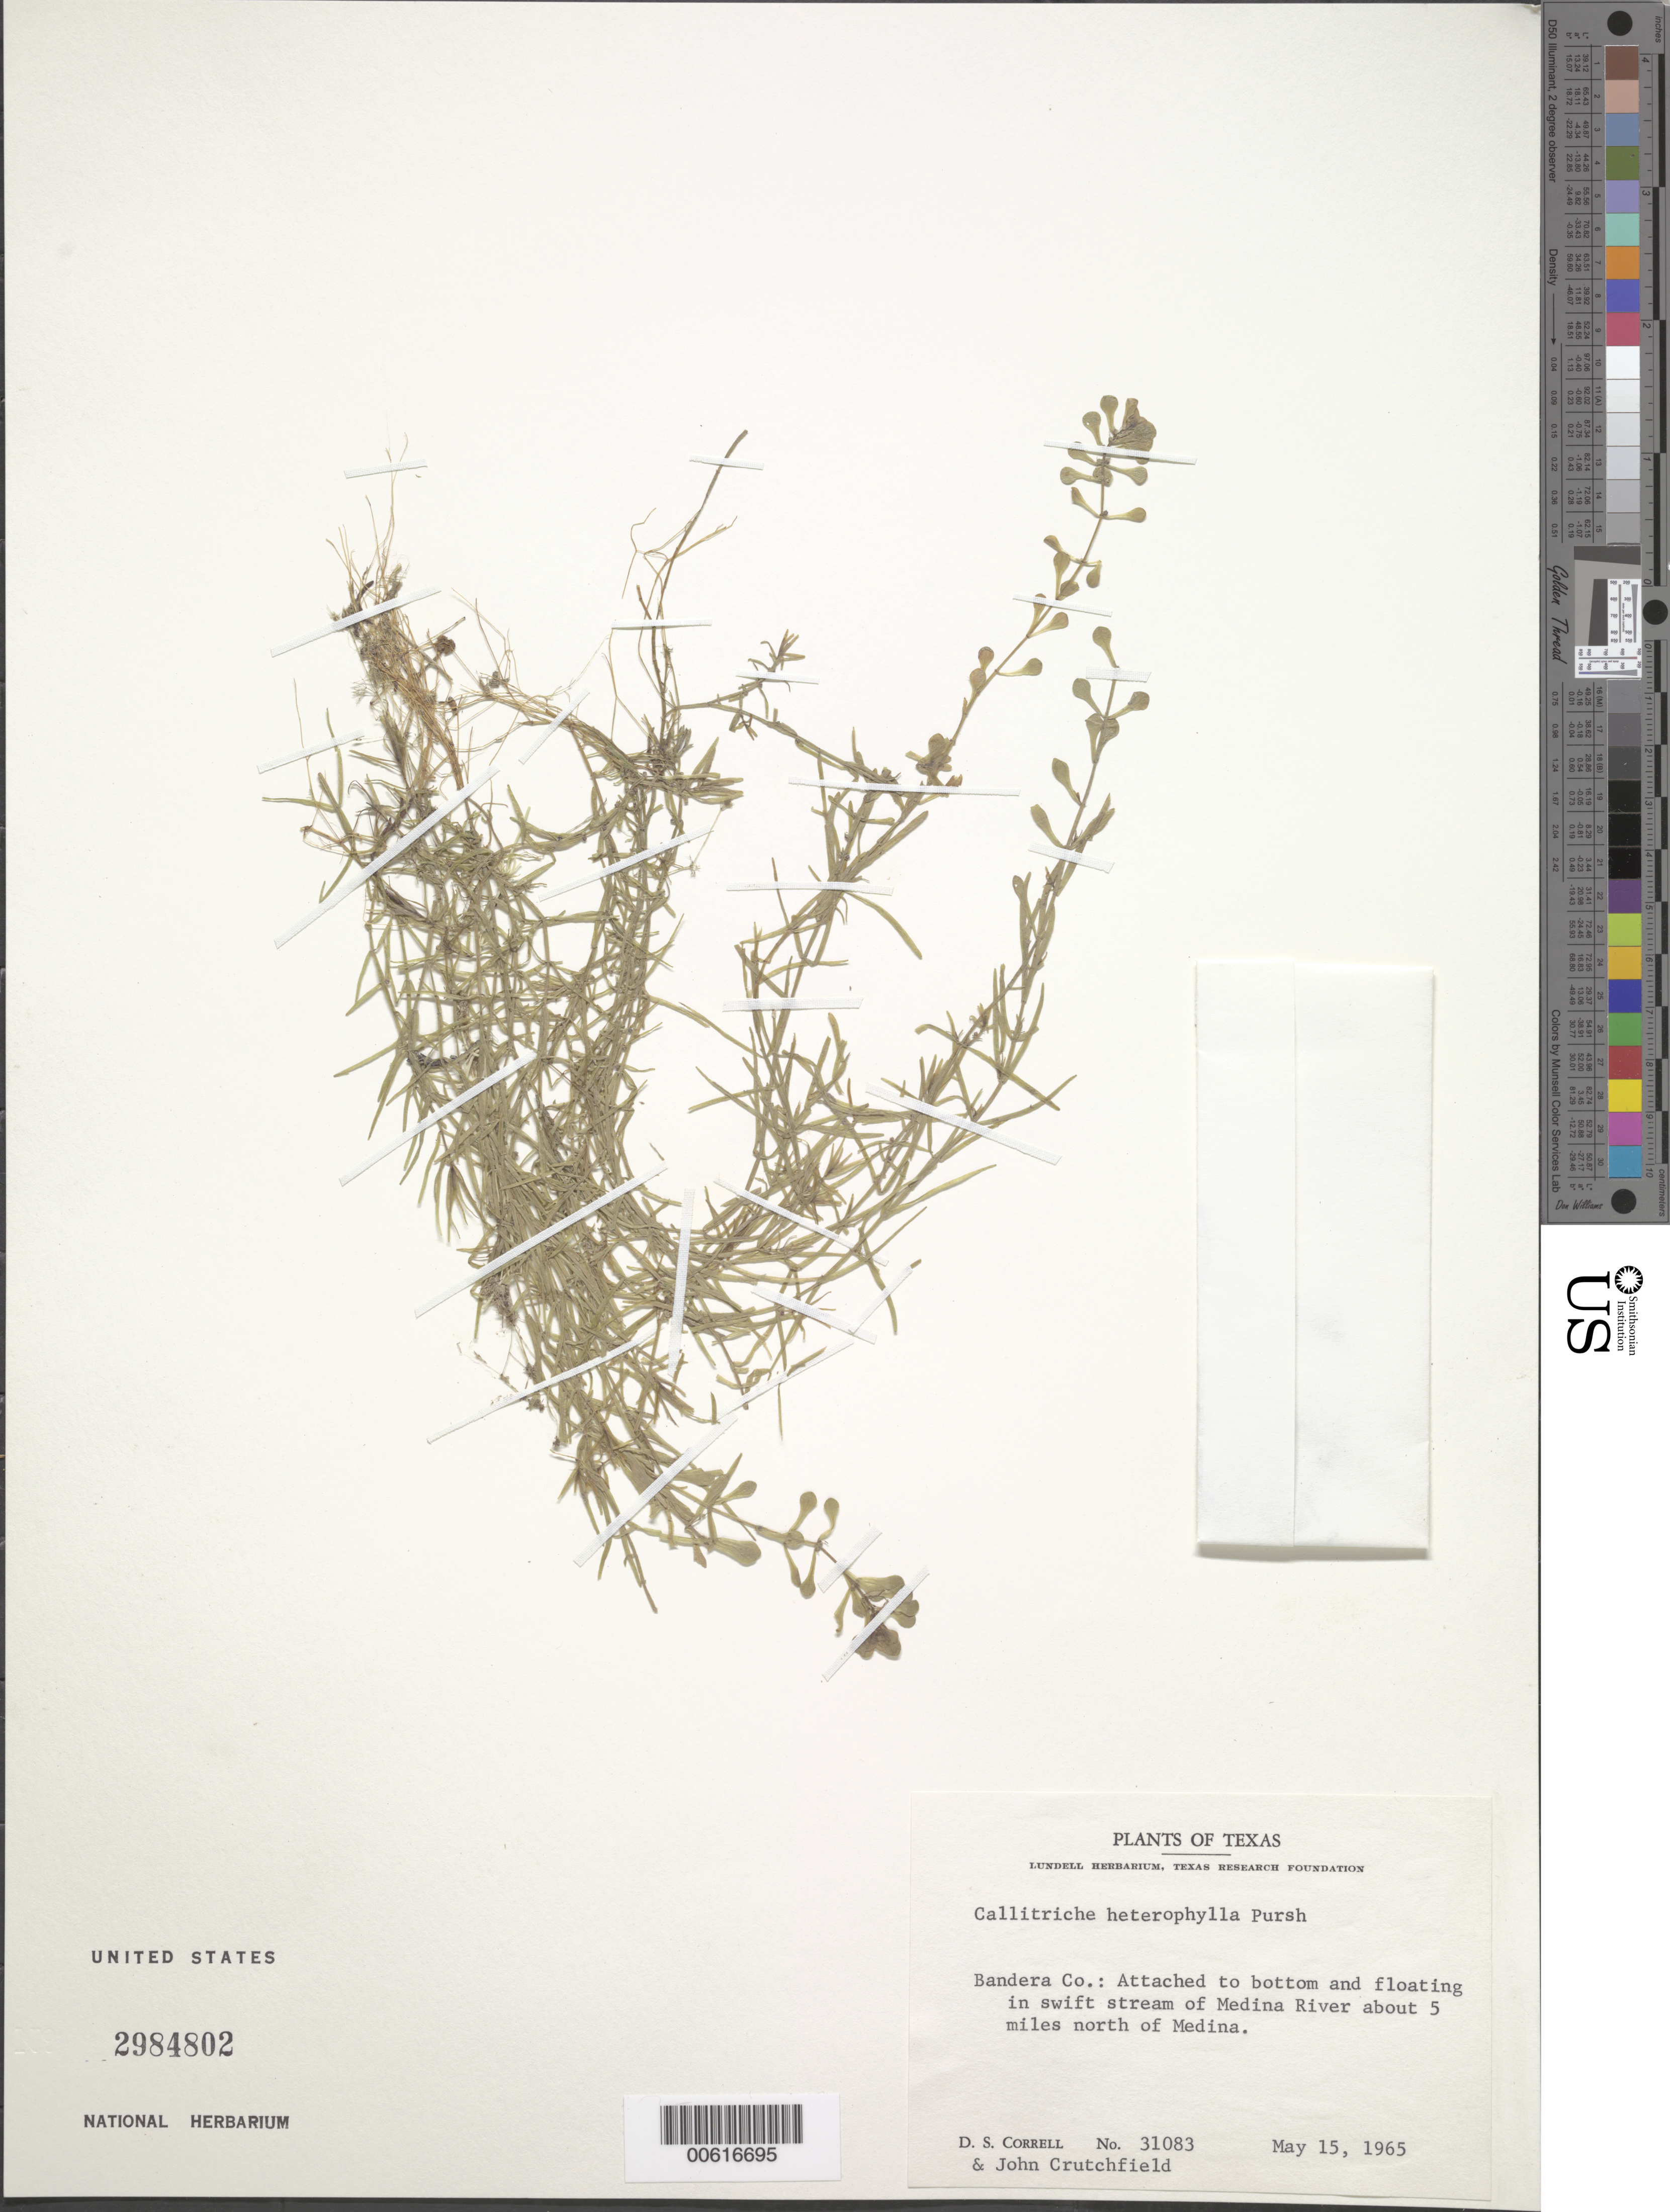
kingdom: Plantae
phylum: Tracheophyta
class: Magnoliopsida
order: Lamiales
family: Plantaginaceae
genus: Callitriche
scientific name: Callitriche heterophylla Pursh emend. Darby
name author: Pursh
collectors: D. S. Correll & J. Crutchfield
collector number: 31083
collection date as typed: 15 May 1965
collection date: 1965-05-15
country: United States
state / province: Texas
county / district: Bandera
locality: Medina River N of Medina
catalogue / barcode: US 2984802